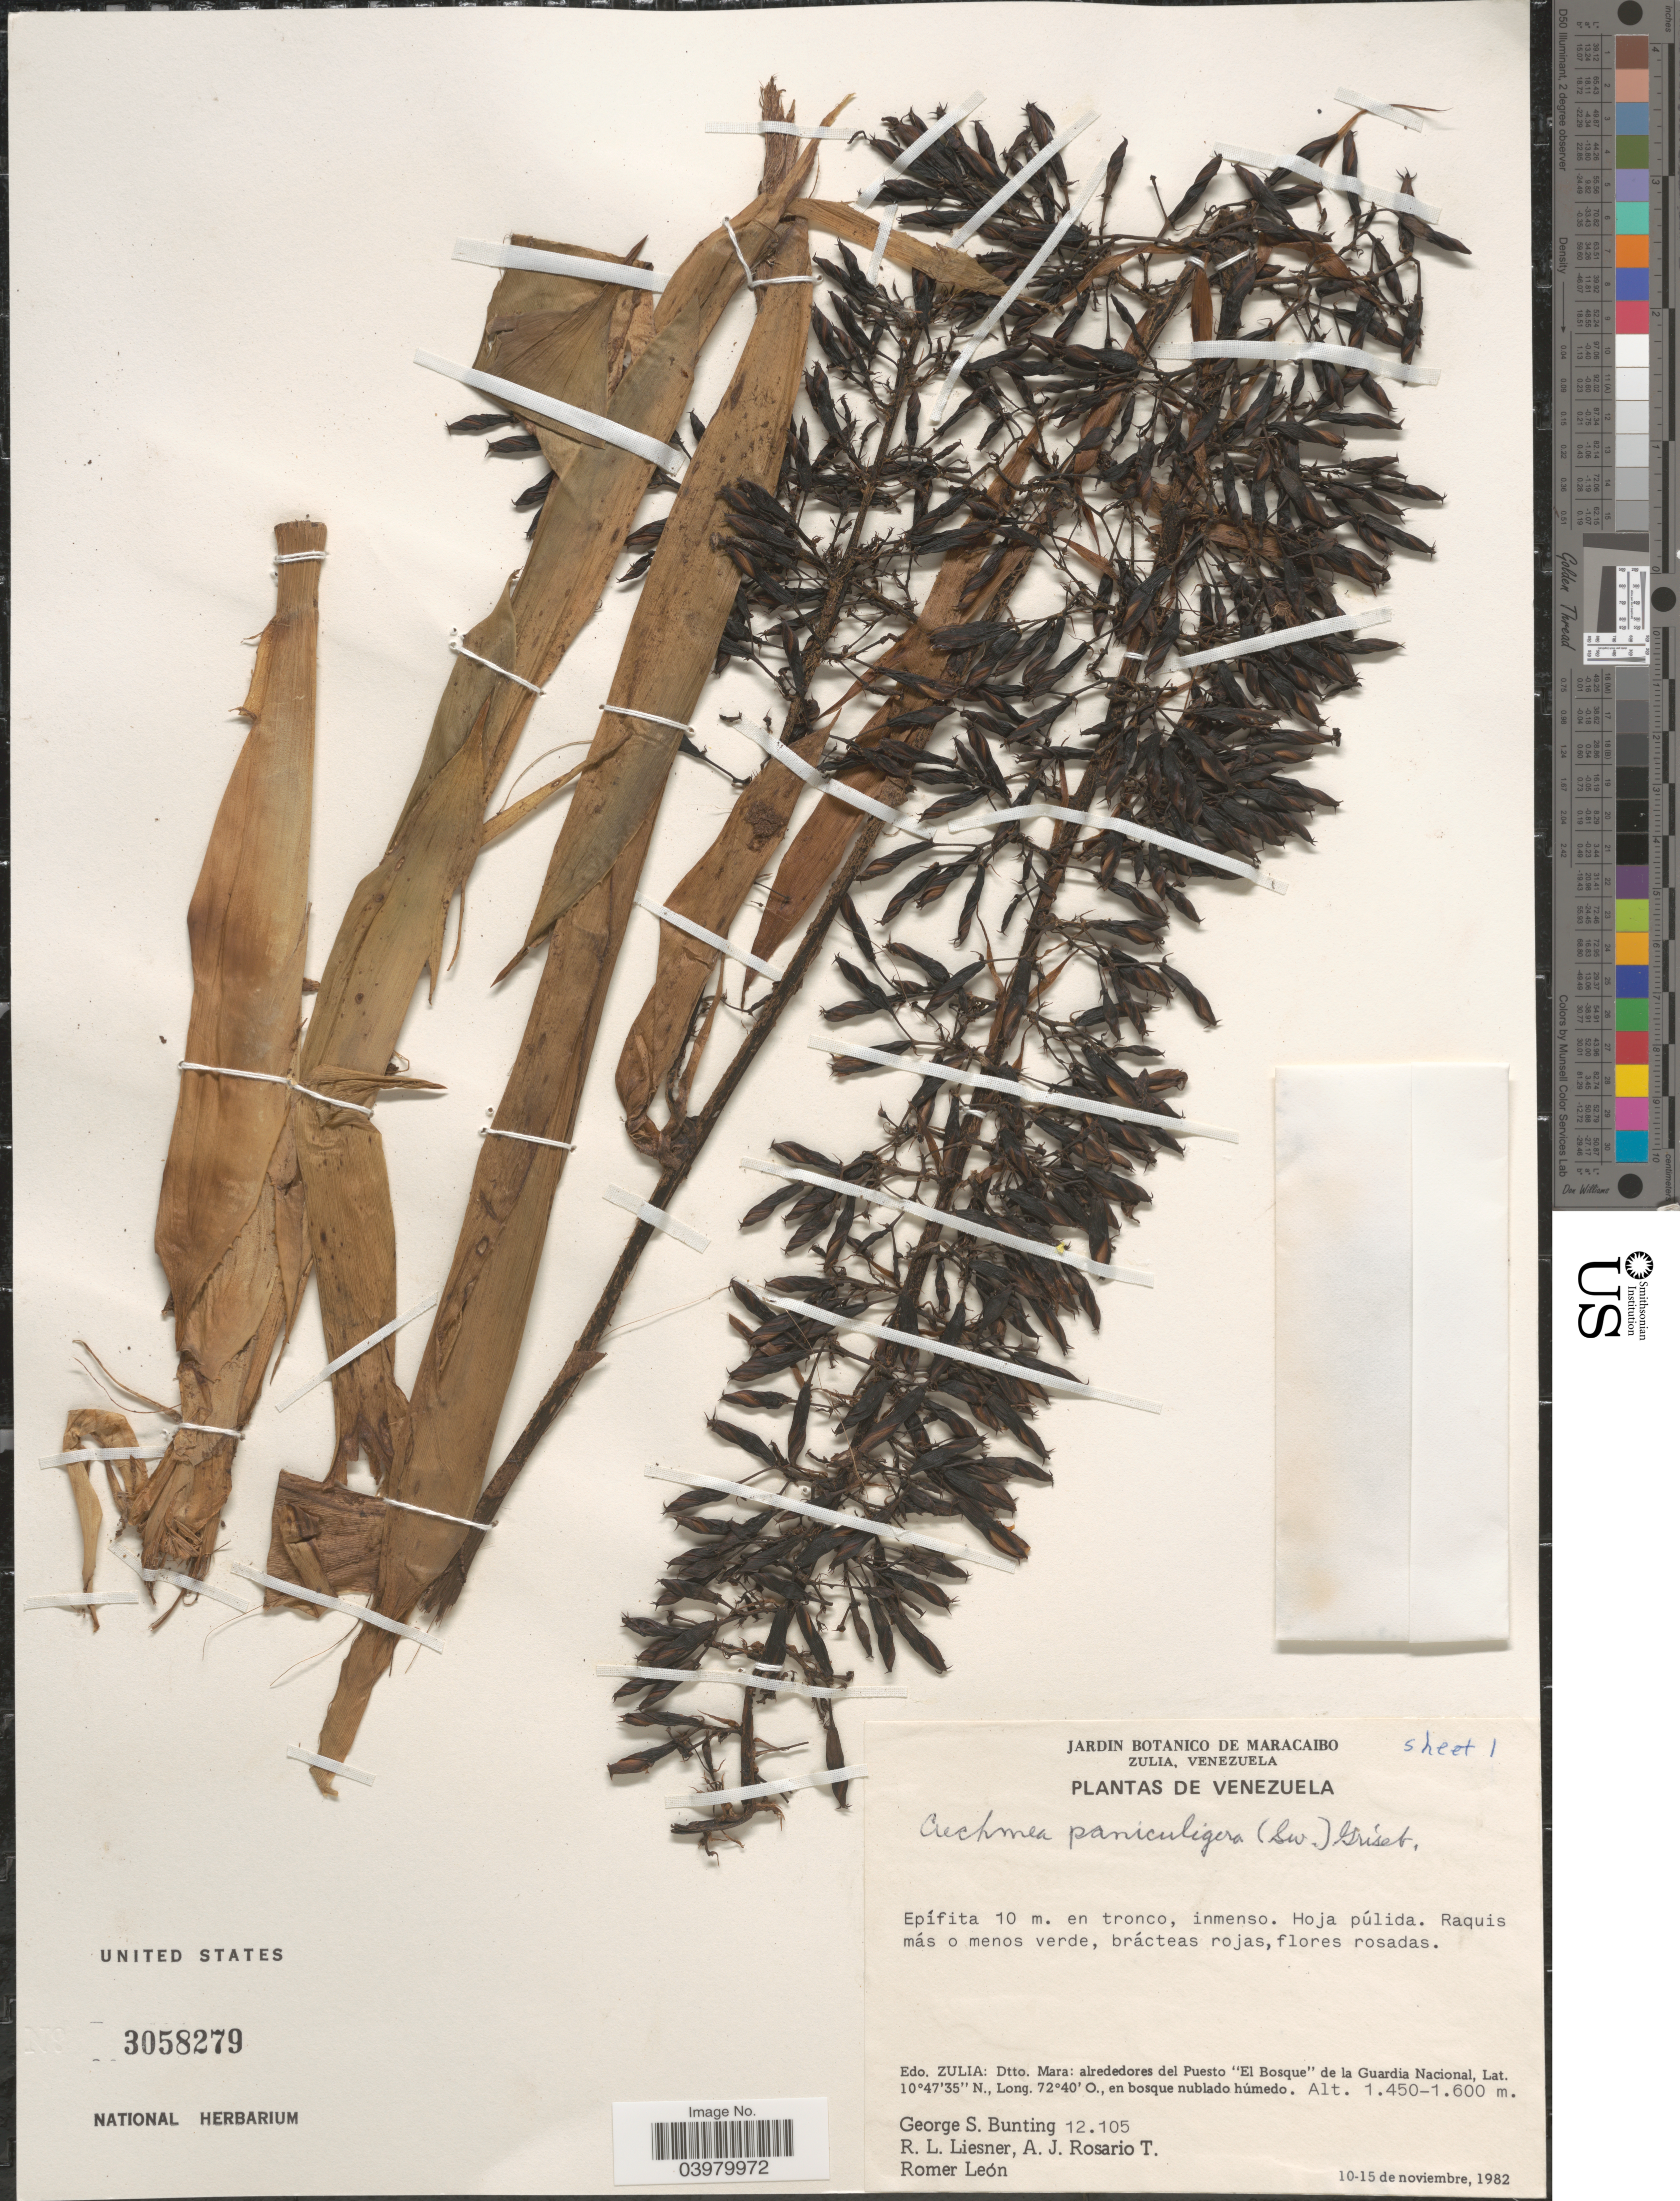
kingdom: Plantae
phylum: Tracheophyta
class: Liliopsida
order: Poales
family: Bromeliaceae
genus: Aechmea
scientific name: Aechmea paniculigera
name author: (Sw.) Griseb.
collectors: G. S. Bunting, R. L. Liesner, A. Rosario T. & R. León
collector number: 12105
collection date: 1982-11-10/1982-11-15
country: Venezuela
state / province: Zulia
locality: Dtto. Mara: alrededores del Puesto "El Bosque" de la Guardia Nacional.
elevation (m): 1450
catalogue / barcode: US 3058279